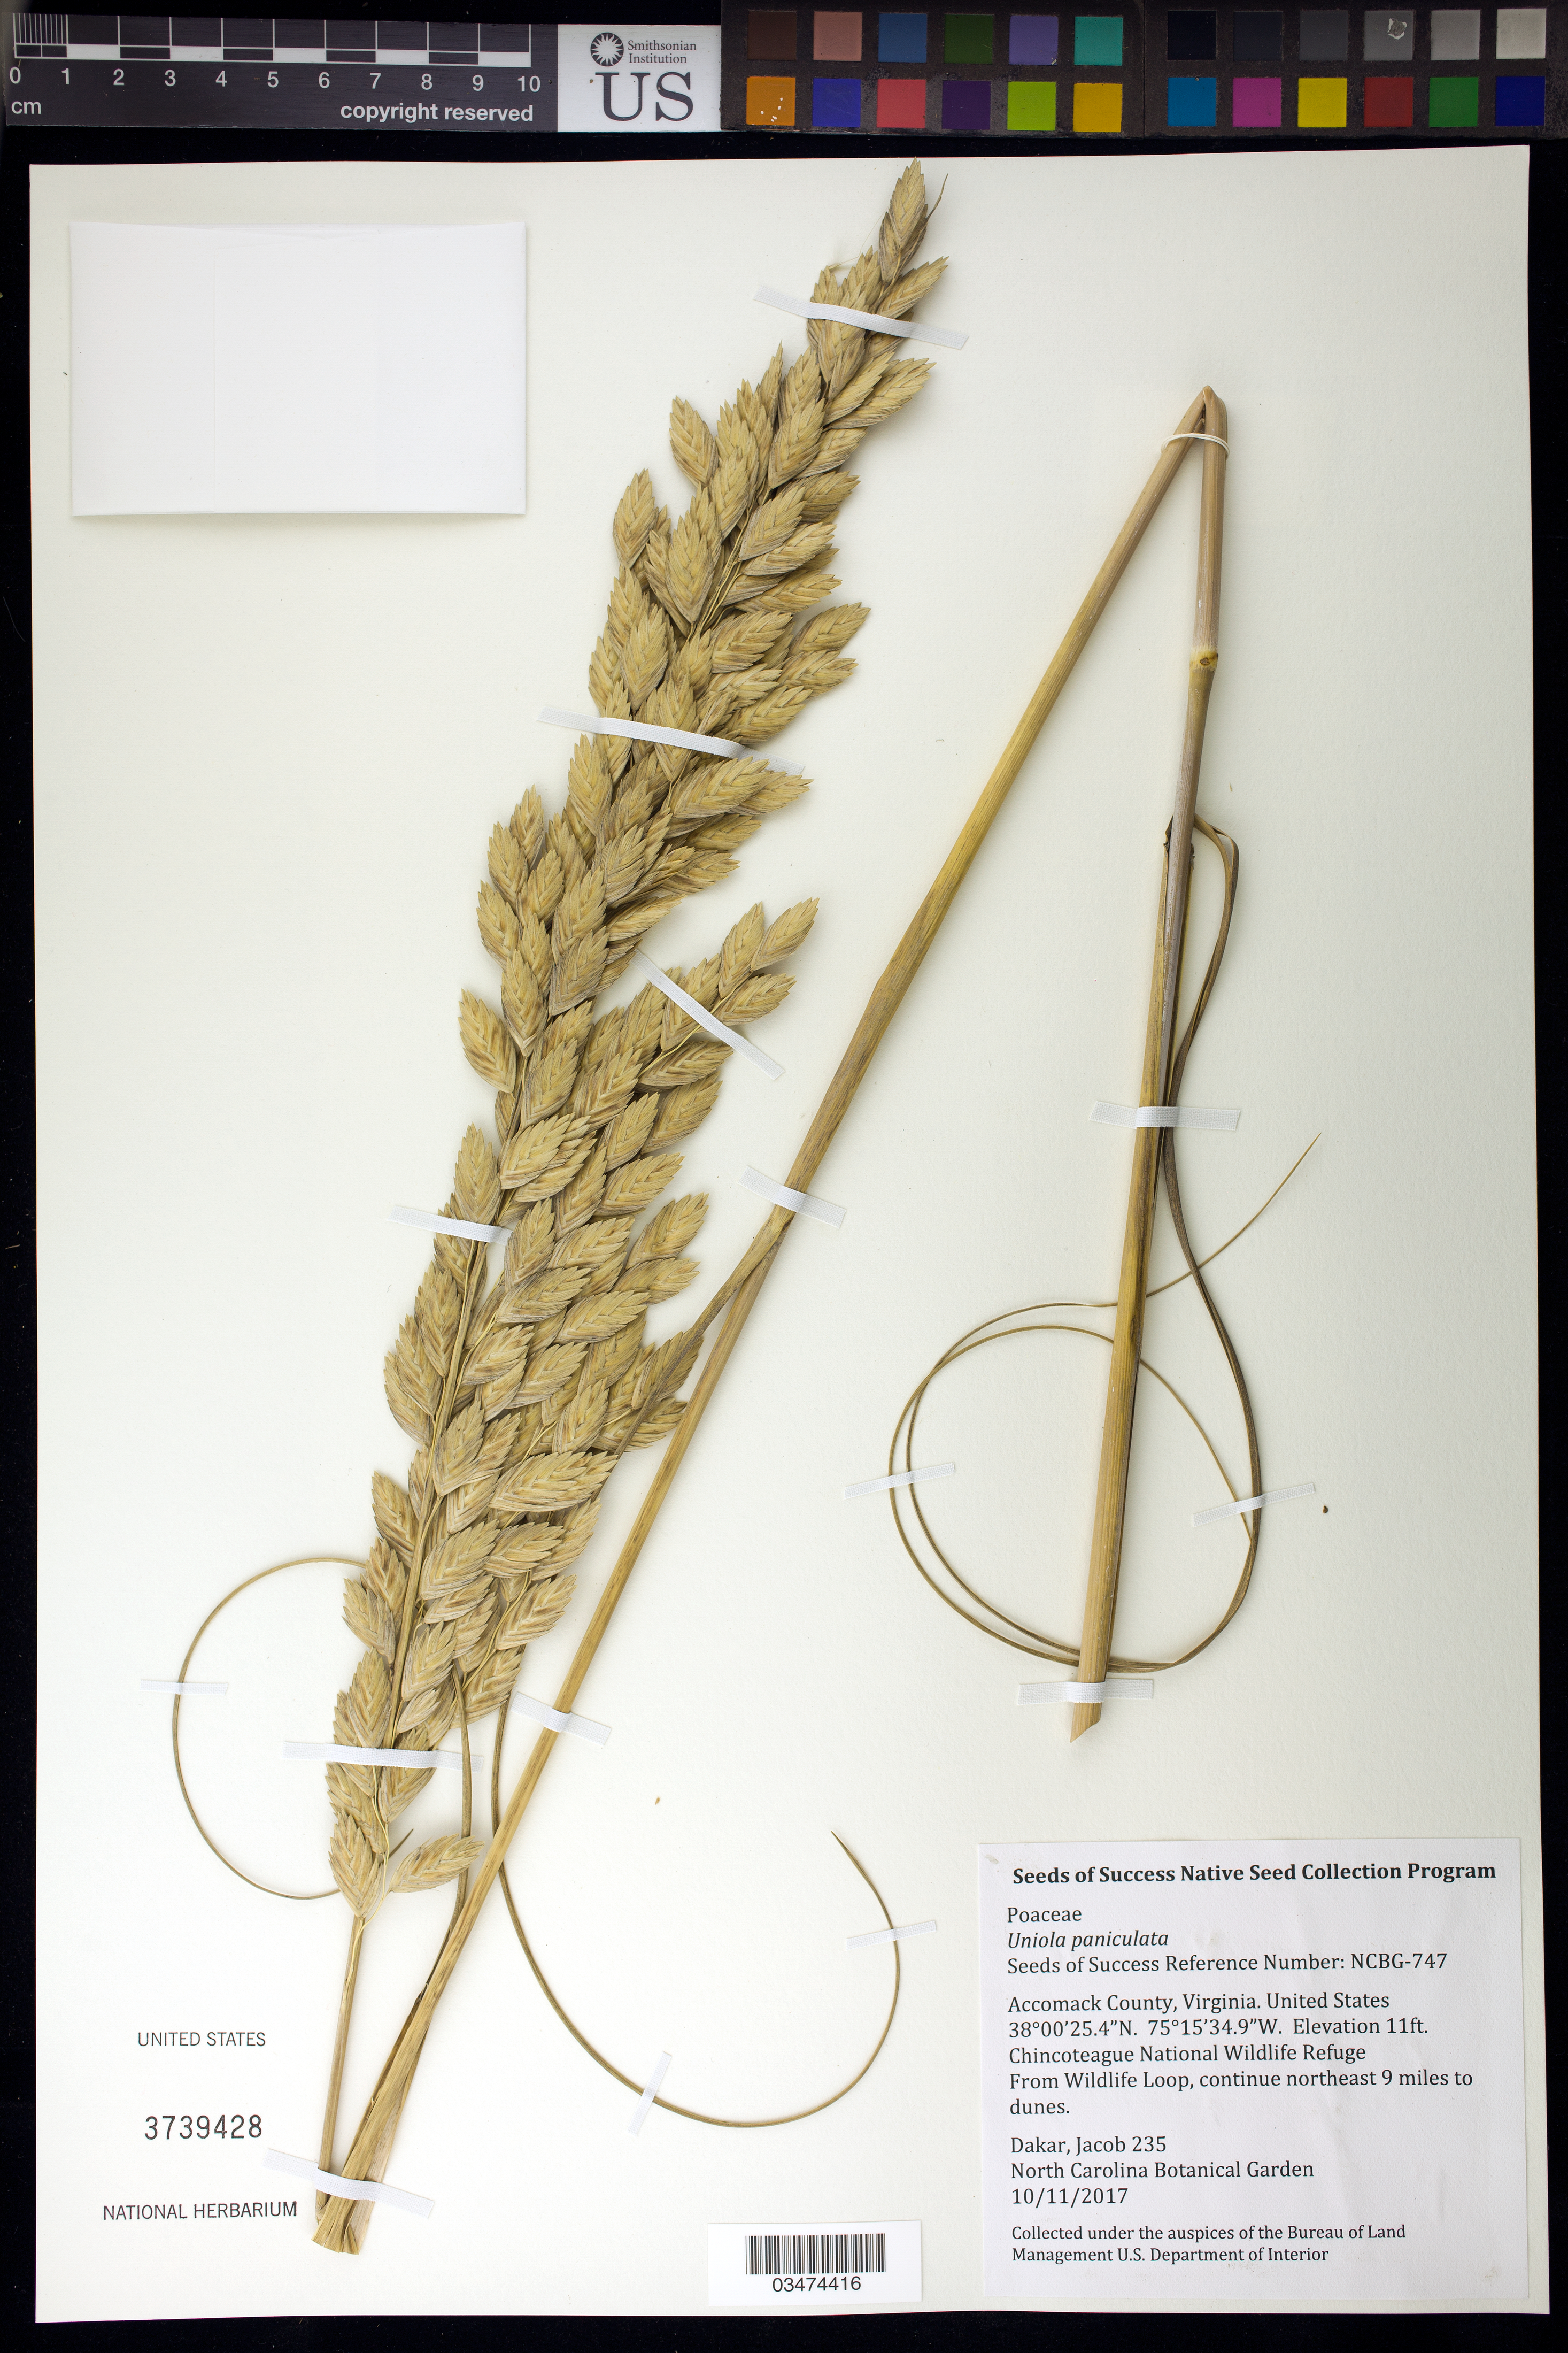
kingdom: Plantae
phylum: Tracheophyta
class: Liliopsida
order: Poales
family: Poaceae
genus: Uniola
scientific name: Uniola paniculata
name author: L.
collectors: J. Dakar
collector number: NCBG-747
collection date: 2017-10-11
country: United States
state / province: Virginia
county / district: Accomack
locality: Chincotaeague National Wildlife Refuge, 9 mi. NE from Wildlife Loop to dunes.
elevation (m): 3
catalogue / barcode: US 3739428